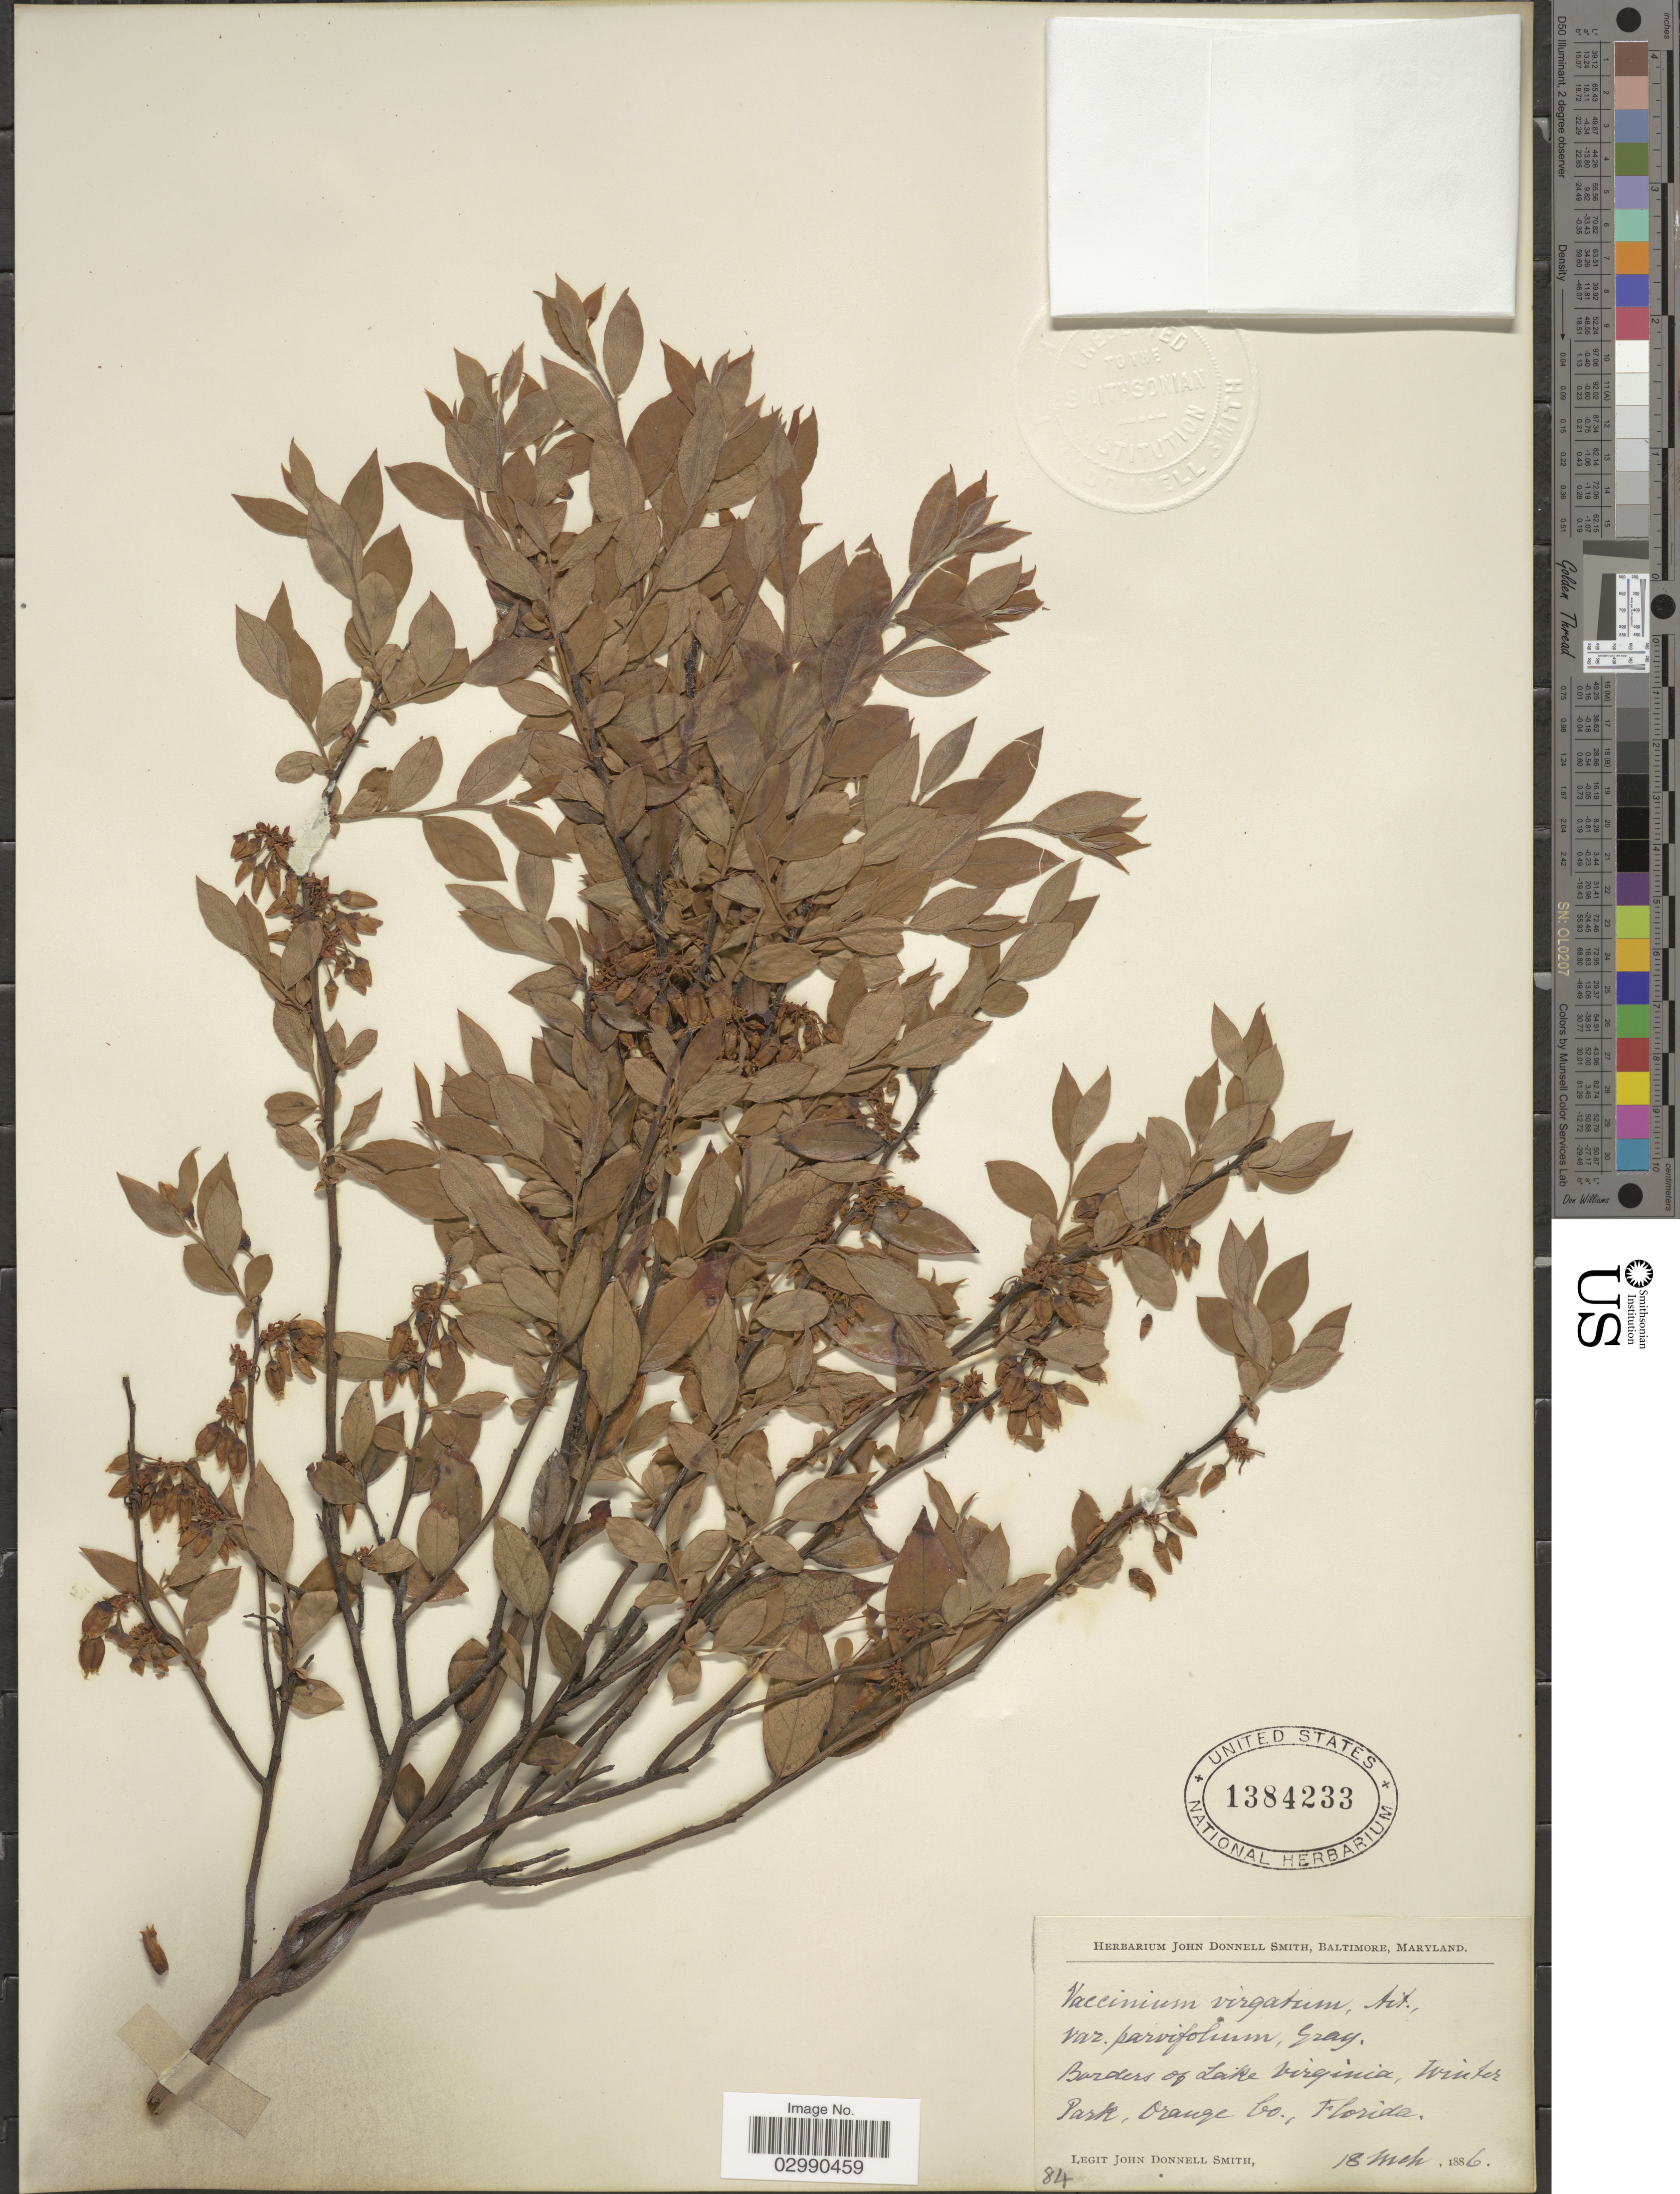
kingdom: Plantae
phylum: Tracheophyta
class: Magnoliopsida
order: Ericales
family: Ericaceae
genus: Vaccinium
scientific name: Vaccinium vacillans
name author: Kalm ex Torr.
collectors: J. Donnell Smith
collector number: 84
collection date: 1886-03-18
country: United States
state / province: Florida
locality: Borders of Lake Virginia, Winter Park, Orange Co.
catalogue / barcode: US 1384233